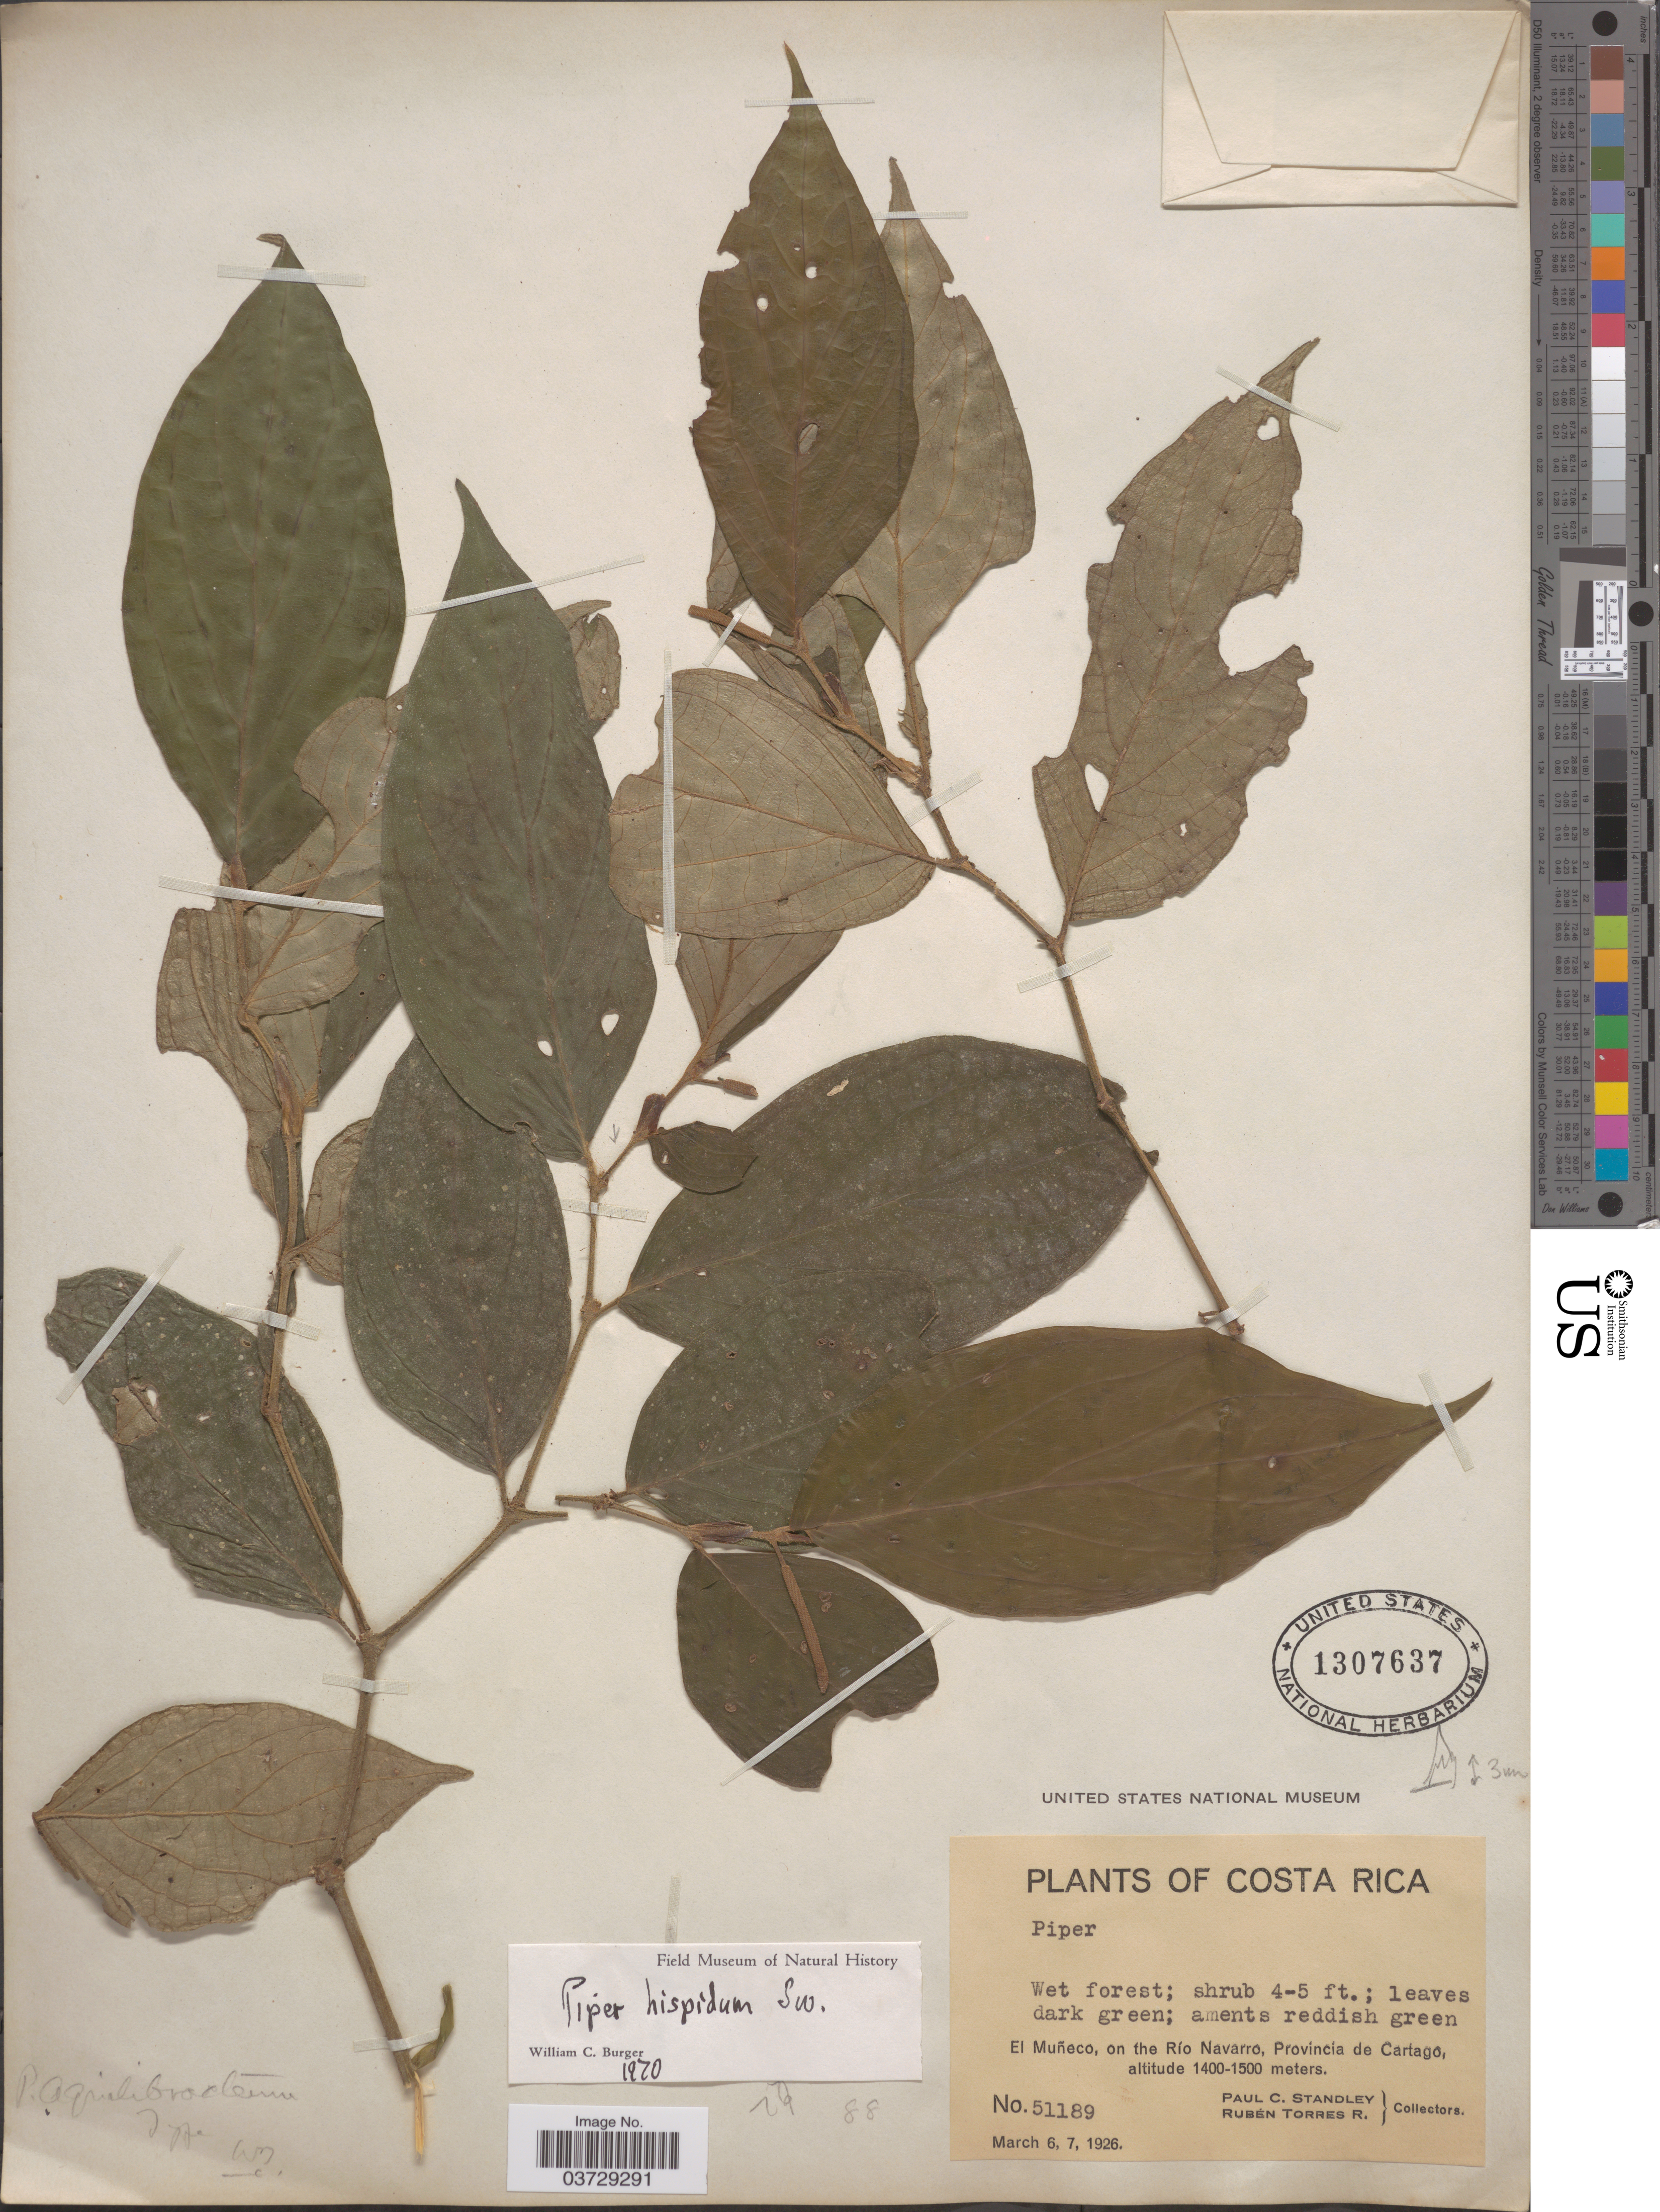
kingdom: Plantae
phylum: Tracheophyta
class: Magnoliopsida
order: Piperales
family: Piperaceae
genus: Piper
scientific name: Piper hispidum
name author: Sw.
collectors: P. C. Standley & R. Torres Rojas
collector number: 51189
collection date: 1926-03-06/1926-03-07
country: Costa Rica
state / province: Cartago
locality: El Muñeco, on the Río Navarro.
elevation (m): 1400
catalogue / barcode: US 1307637